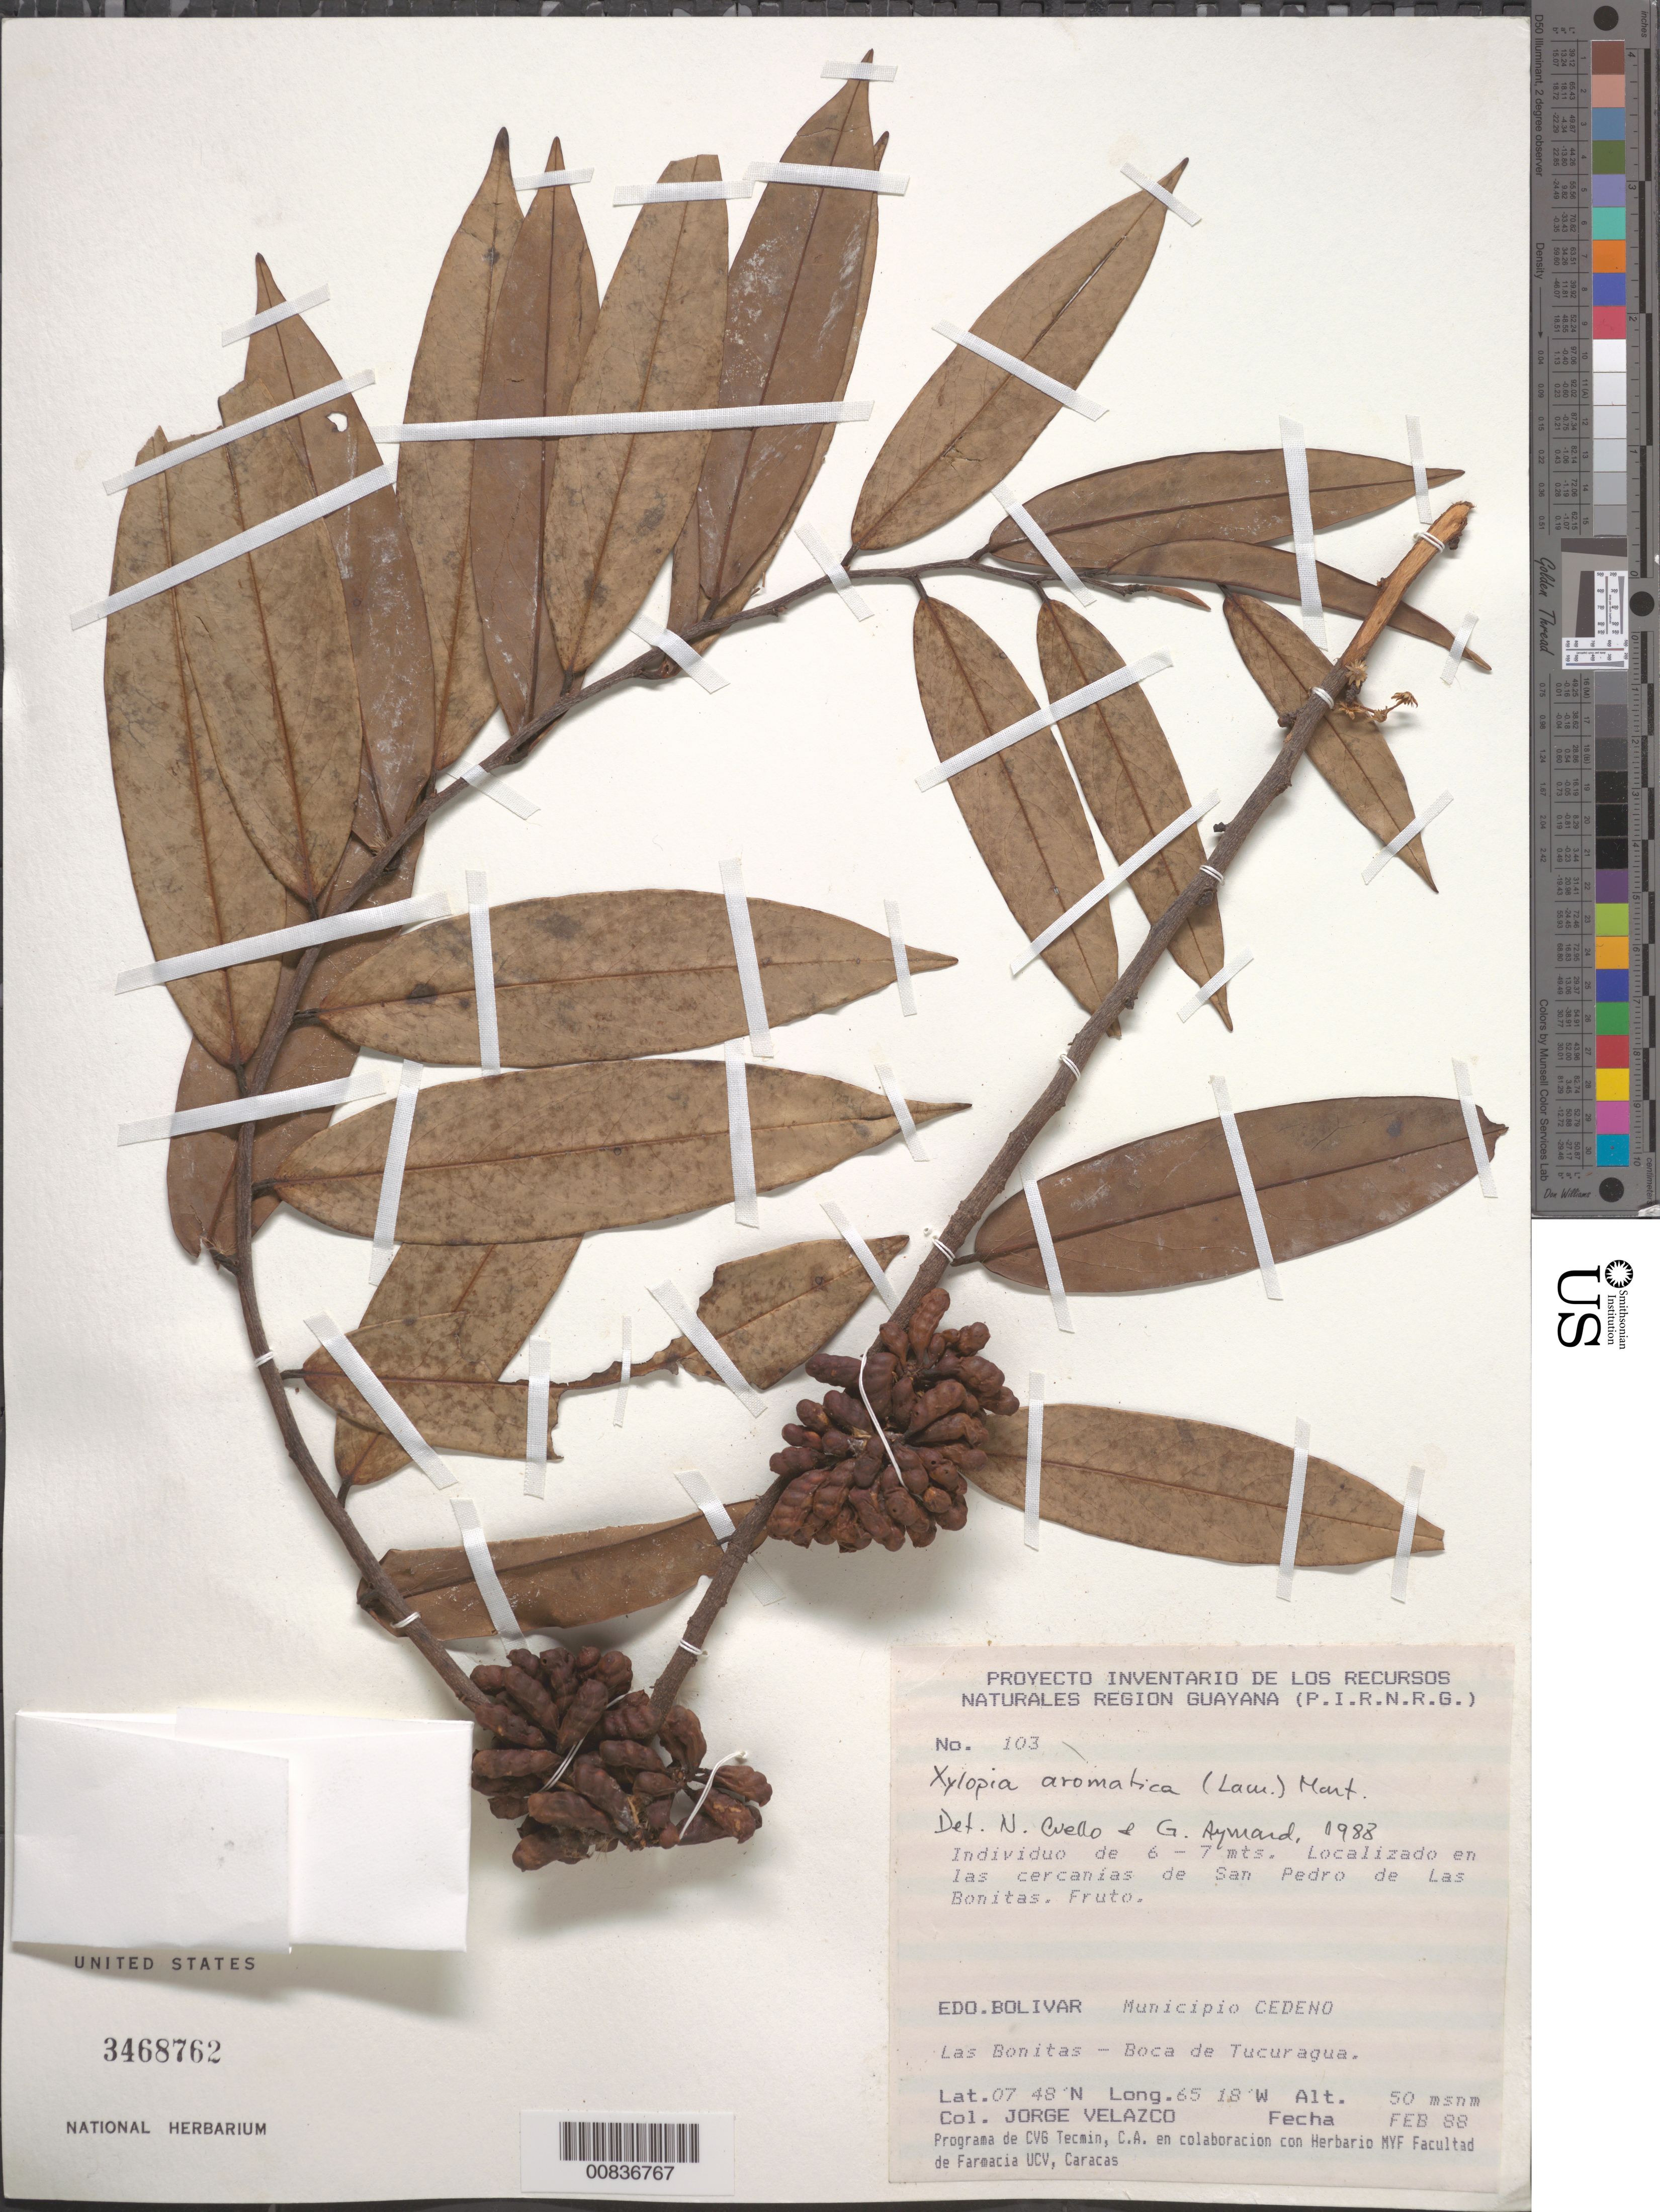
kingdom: Plantae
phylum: Tracheophyta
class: Magnoliopsida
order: Magnoliales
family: Annonaceae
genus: Xylopia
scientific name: Xylopia aromatica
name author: (Lam.) Mart.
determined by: Aymard C., G. A.; Cuello, Nidia L.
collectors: J. Velazco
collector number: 103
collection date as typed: Feb-88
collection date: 1988-02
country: Venezuela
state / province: Bolívar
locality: Mun. Cedeño, Las Bonitas-Boca de Tucuragua, San Pedro de Las Bonitas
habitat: Localizado en las cercanias de San Pedro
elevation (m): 50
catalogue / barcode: US 3468762